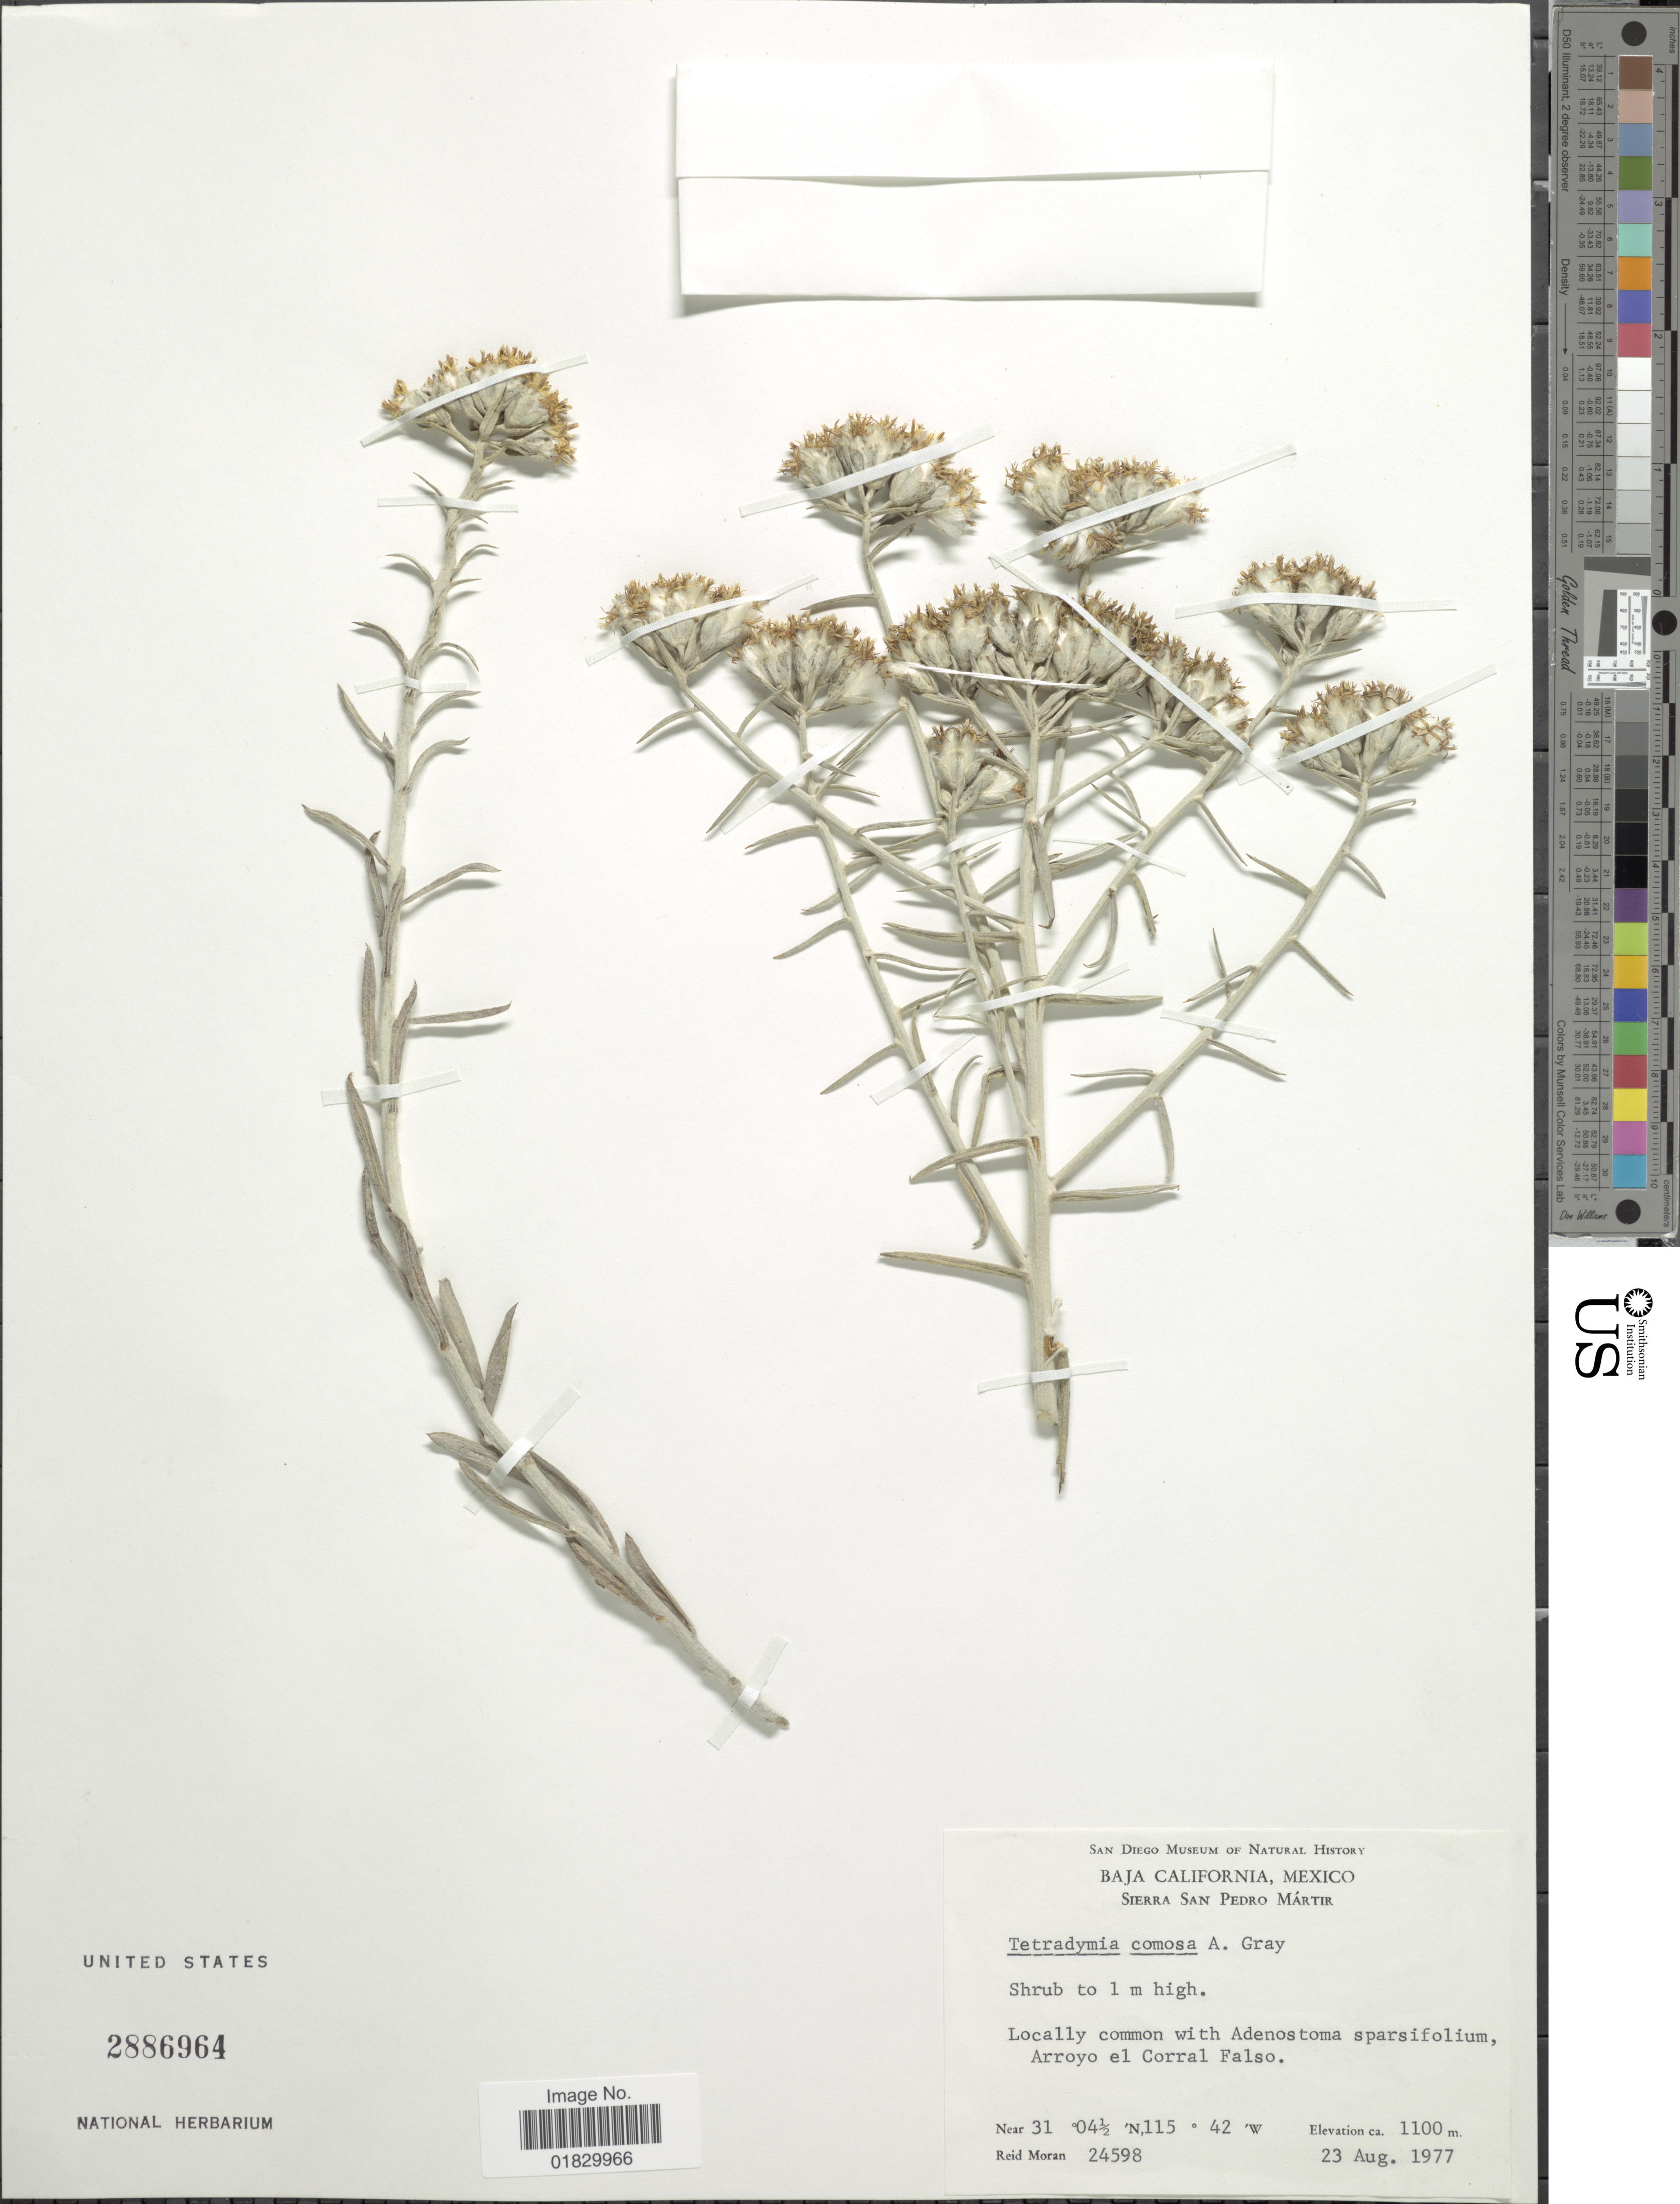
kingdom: Plantae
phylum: Tracheophyta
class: Magnoliopsida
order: Asterales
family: Asteraceae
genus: Tetradymia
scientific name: Tetradymia comosa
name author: A. Gray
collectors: R. V. Moran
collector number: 24598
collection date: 1977-08-23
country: Mexico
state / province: Baja California Norte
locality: Baja California, Mexico, Sierra San Pedro Martir, Arroyo el Corral Falso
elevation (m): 1100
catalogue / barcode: US 2886964